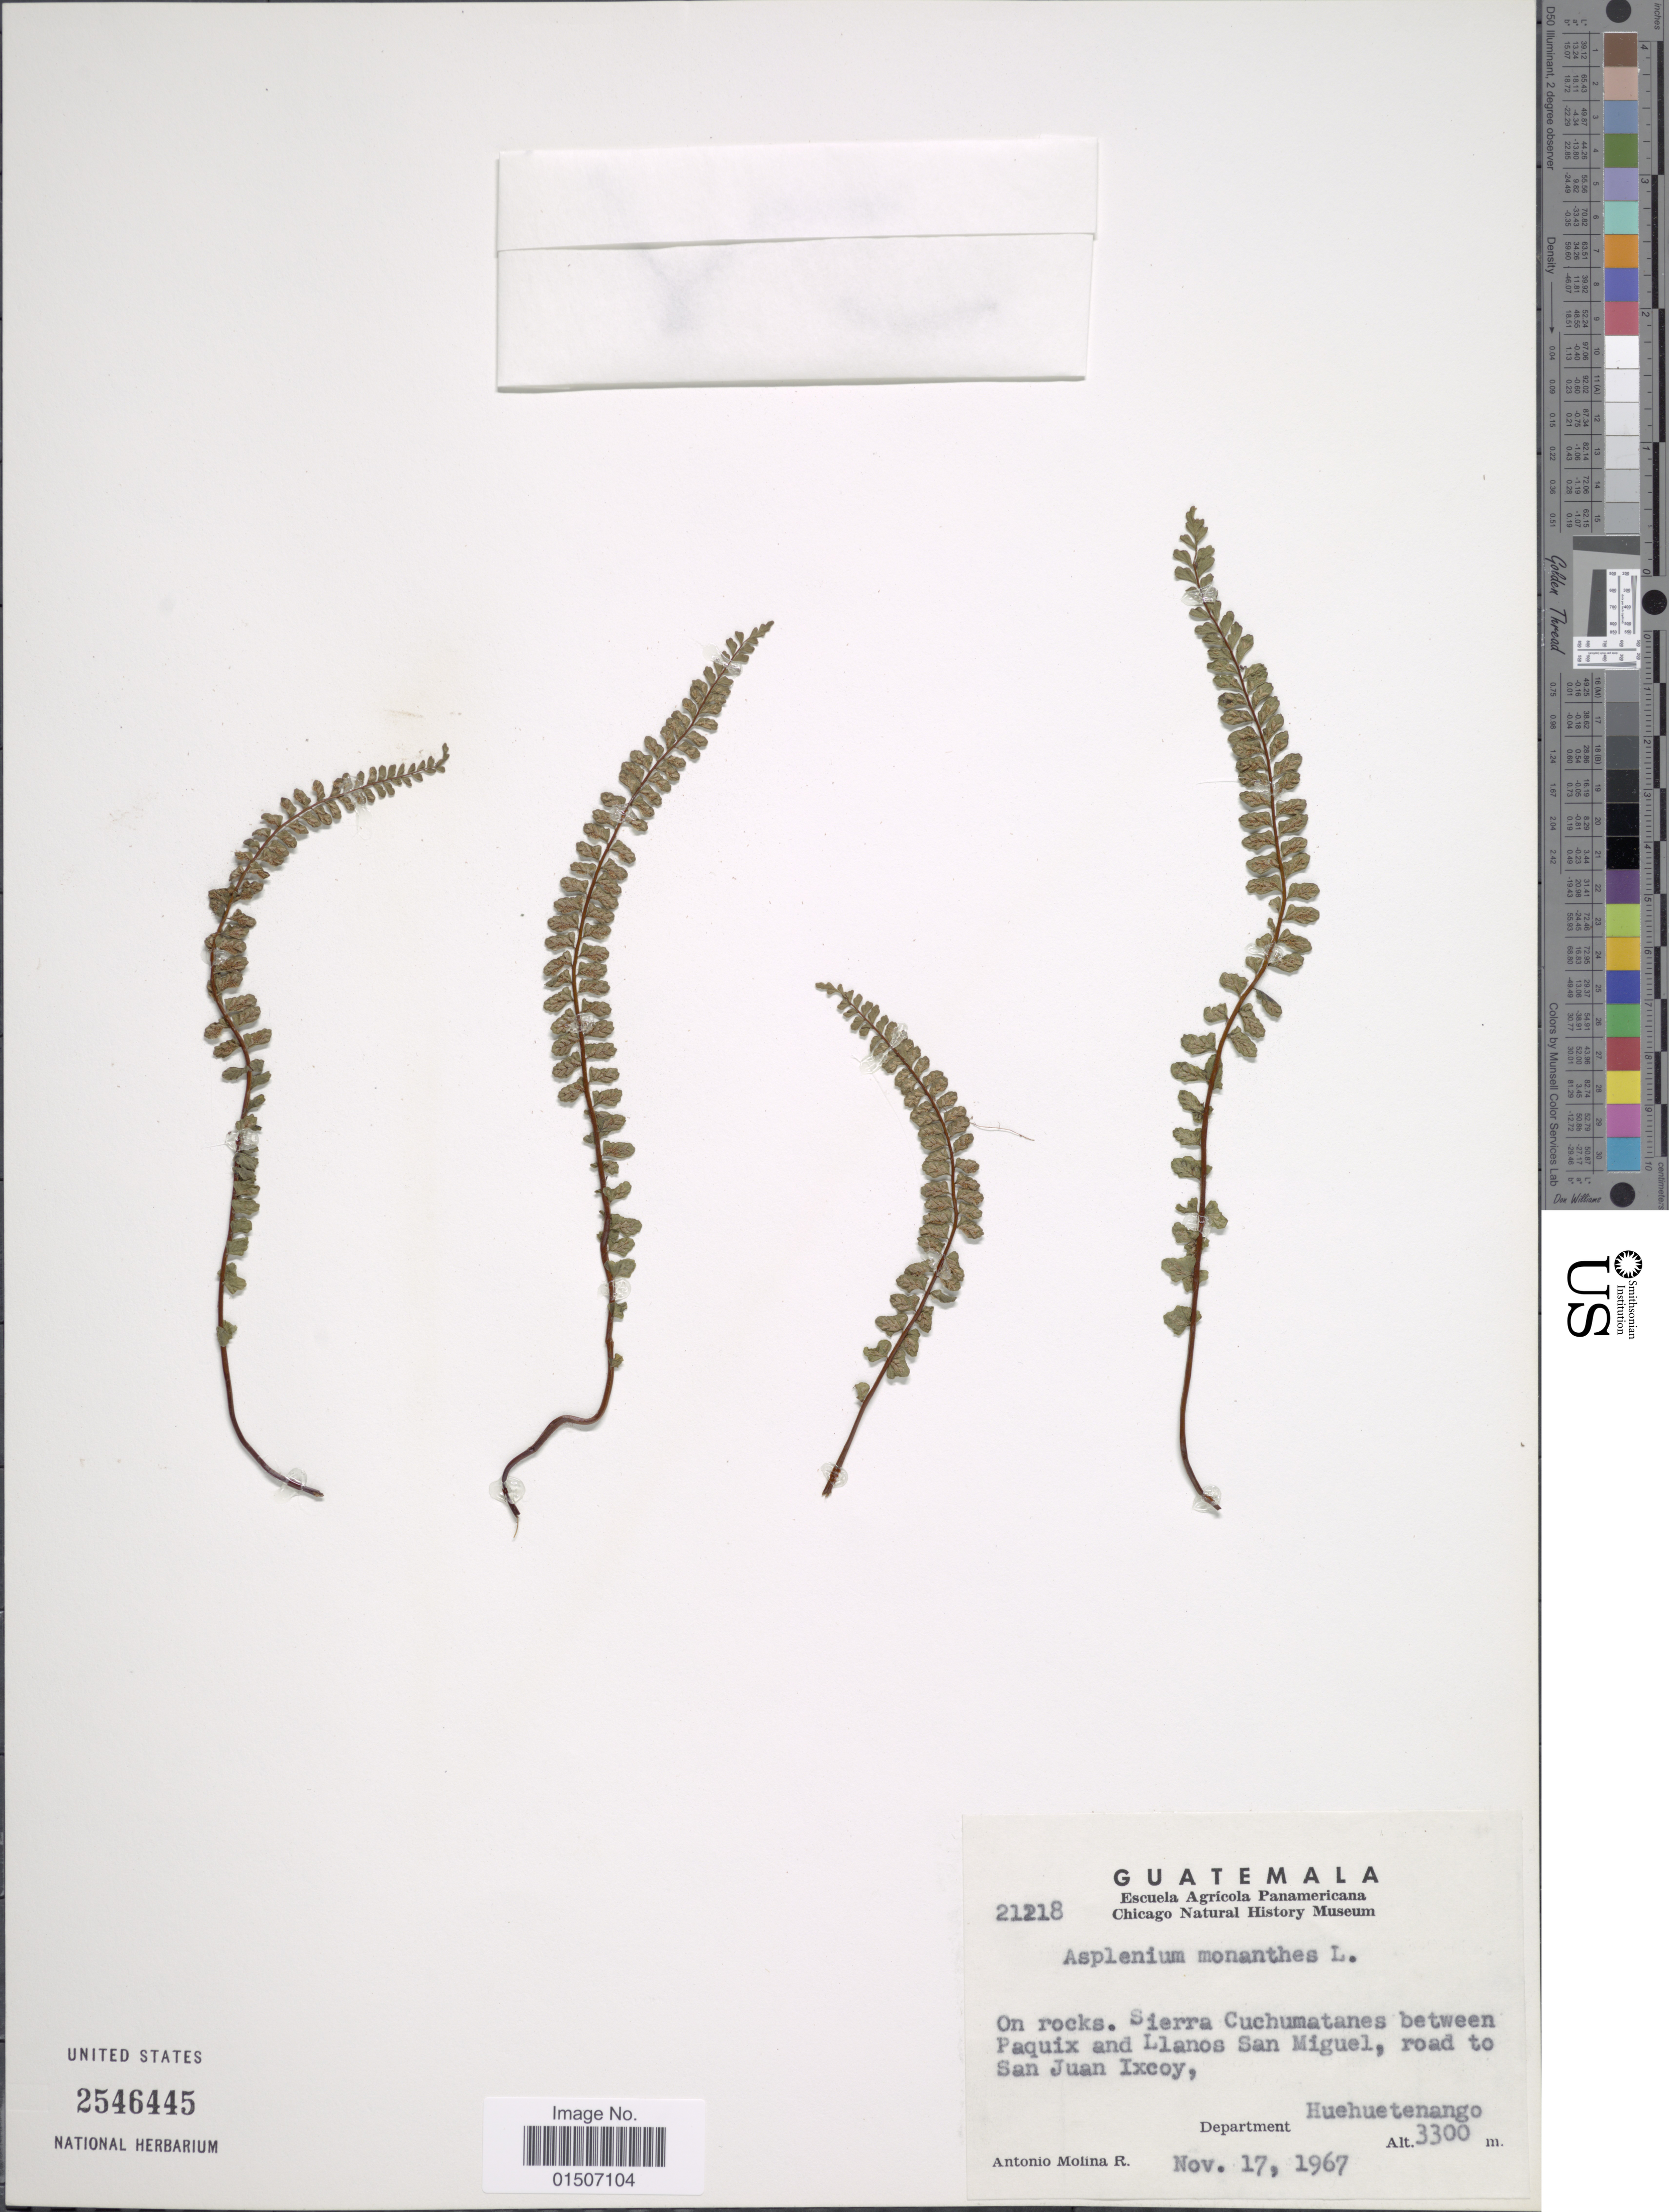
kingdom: Plantae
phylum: Tracheophyta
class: Polypodiopsida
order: Polypodiales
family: Aspleniaceae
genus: Asplenium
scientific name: Asplenium monanthes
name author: L.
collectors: A. Molina R.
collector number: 21218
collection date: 1967-11-17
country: Guatemala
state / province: Huehuetenango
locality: On rocks. Sierra Cuchumatanes between Paquix and LLanos San Miguel, road to San Juan Ixcoy, Department Huehuetenango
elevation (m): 3300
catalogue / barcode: US 2546445